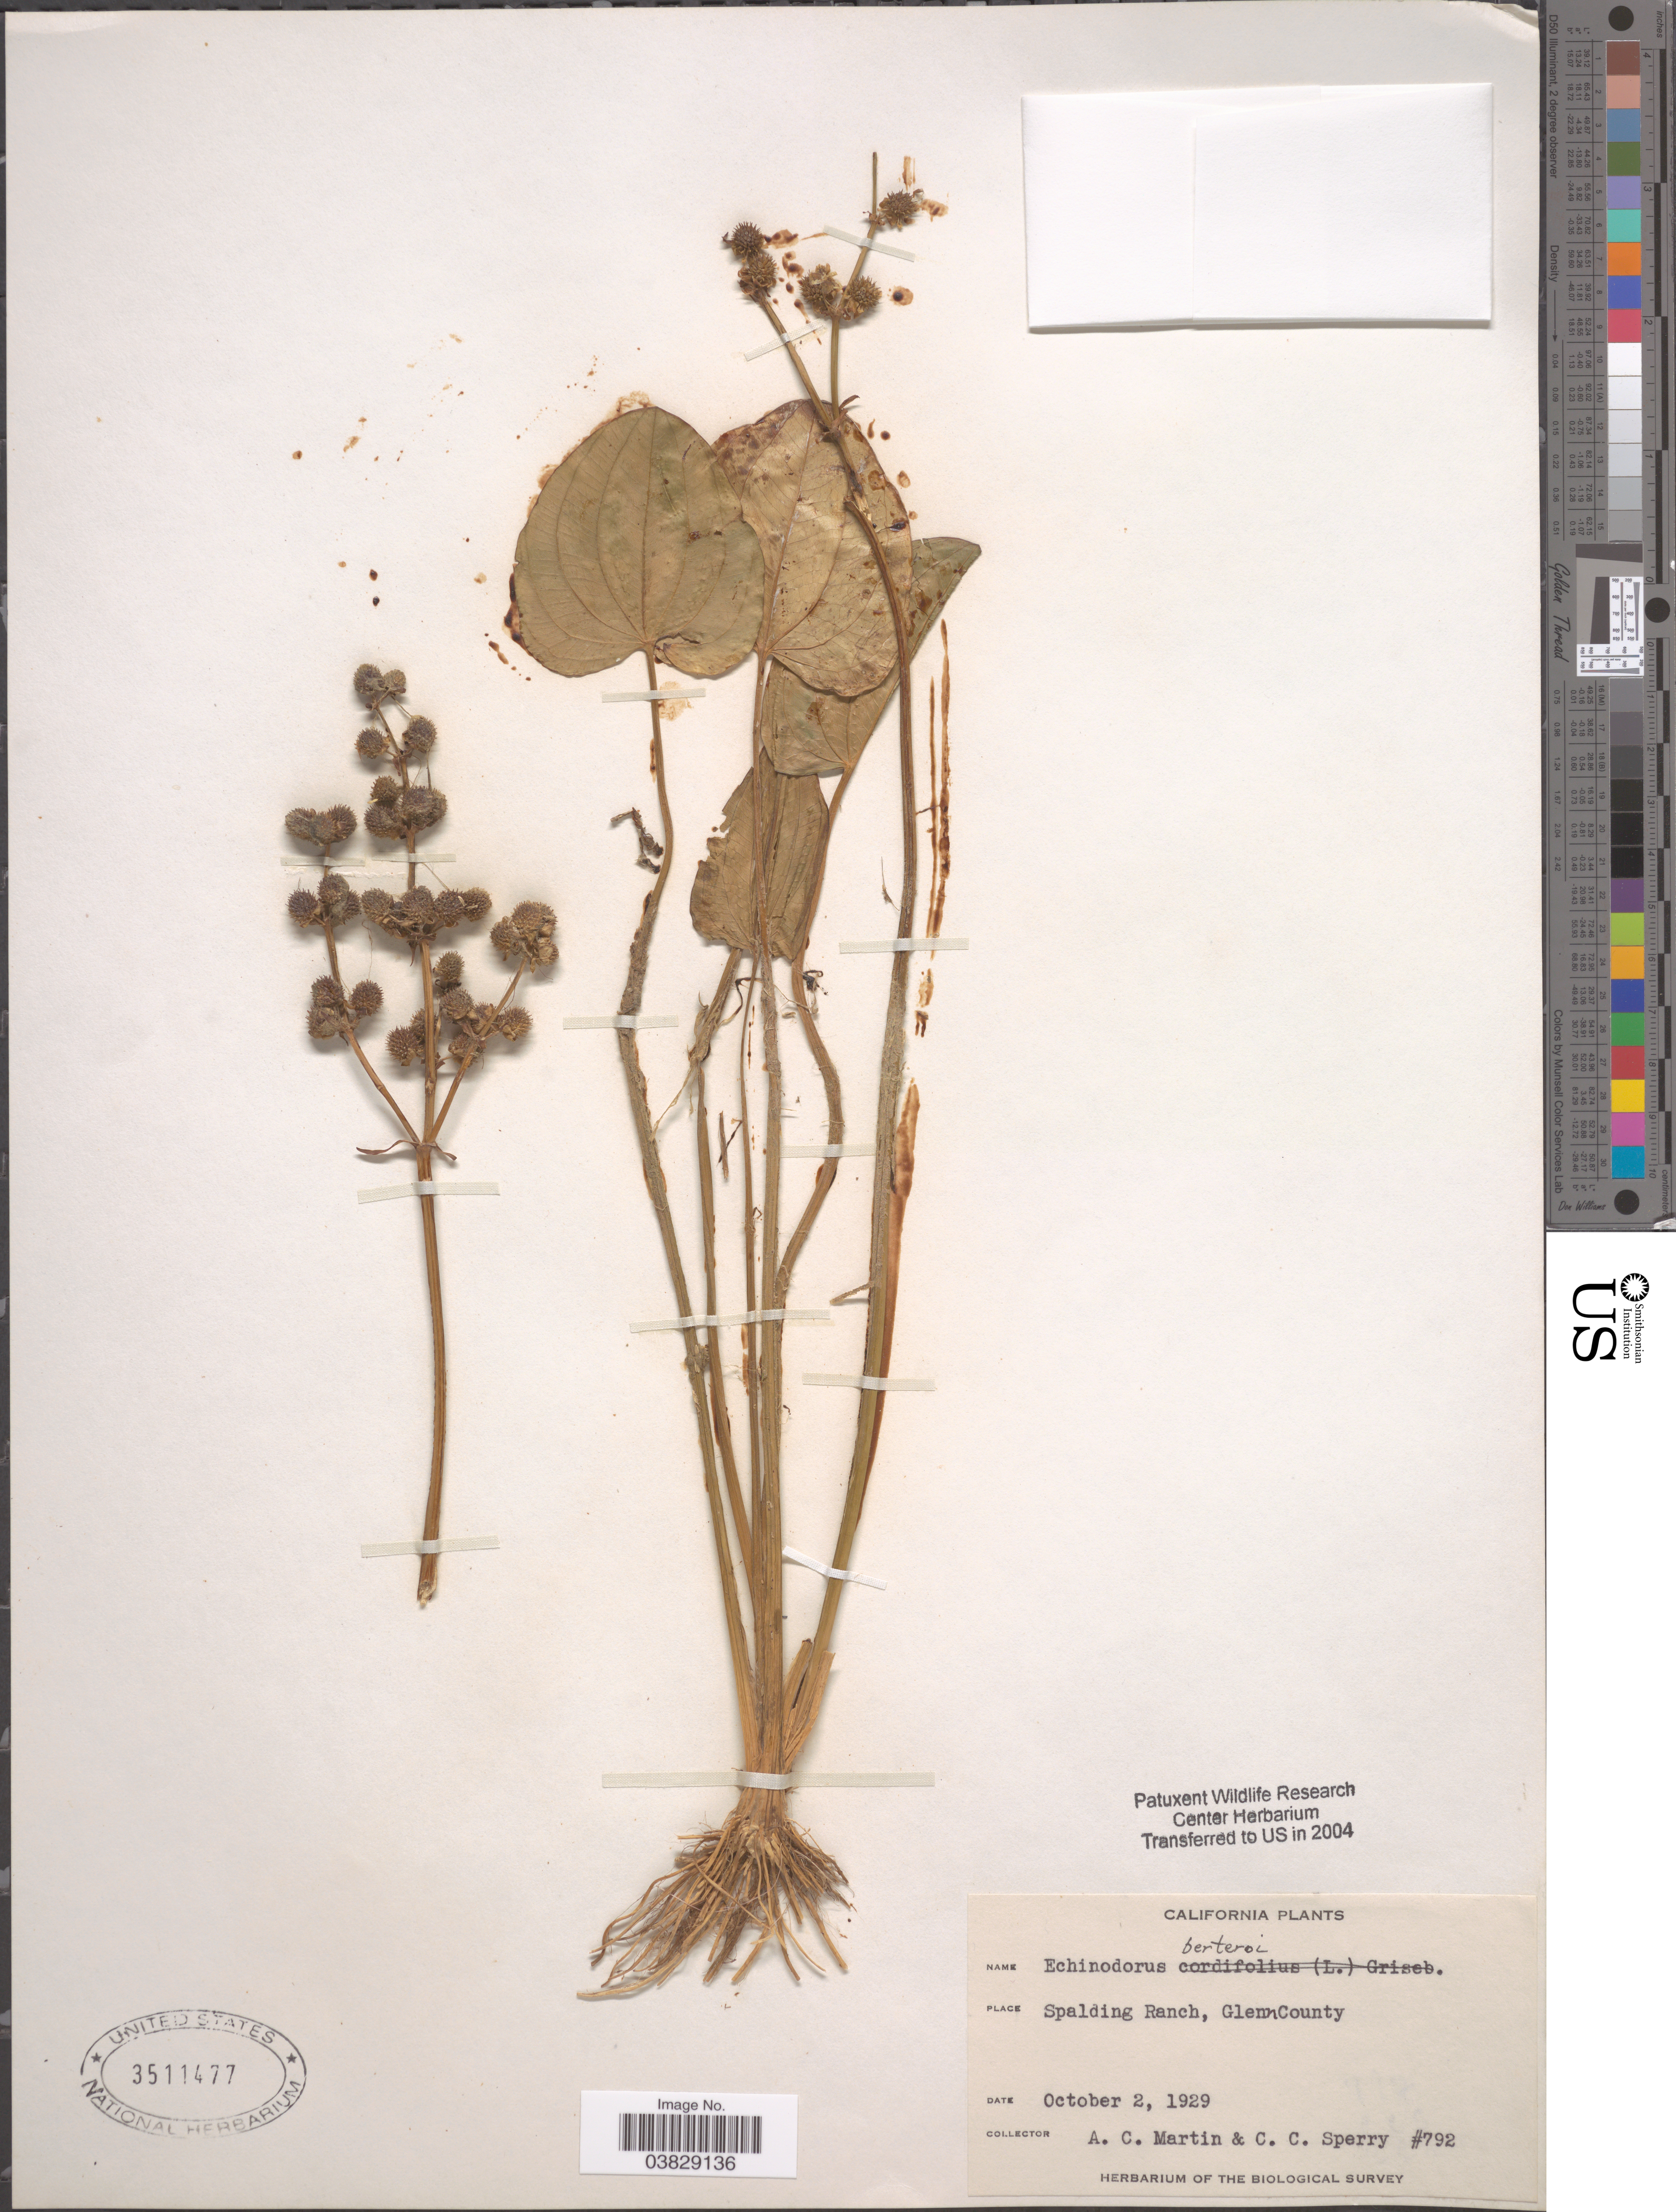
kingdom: Plantae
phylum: Tracheophyta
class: Liliopsida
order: Alismatales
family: Alismataceae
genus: Echinodorus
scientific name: Echinodorus berteroi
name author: (Spreng.) Fassett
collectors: A. C. Martin & C. C. Sperry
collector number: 792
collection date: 1929-10-02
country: United States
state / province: California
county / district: Glenn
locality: Spalding Ranch, Glenn County.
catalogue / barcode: US 3511477